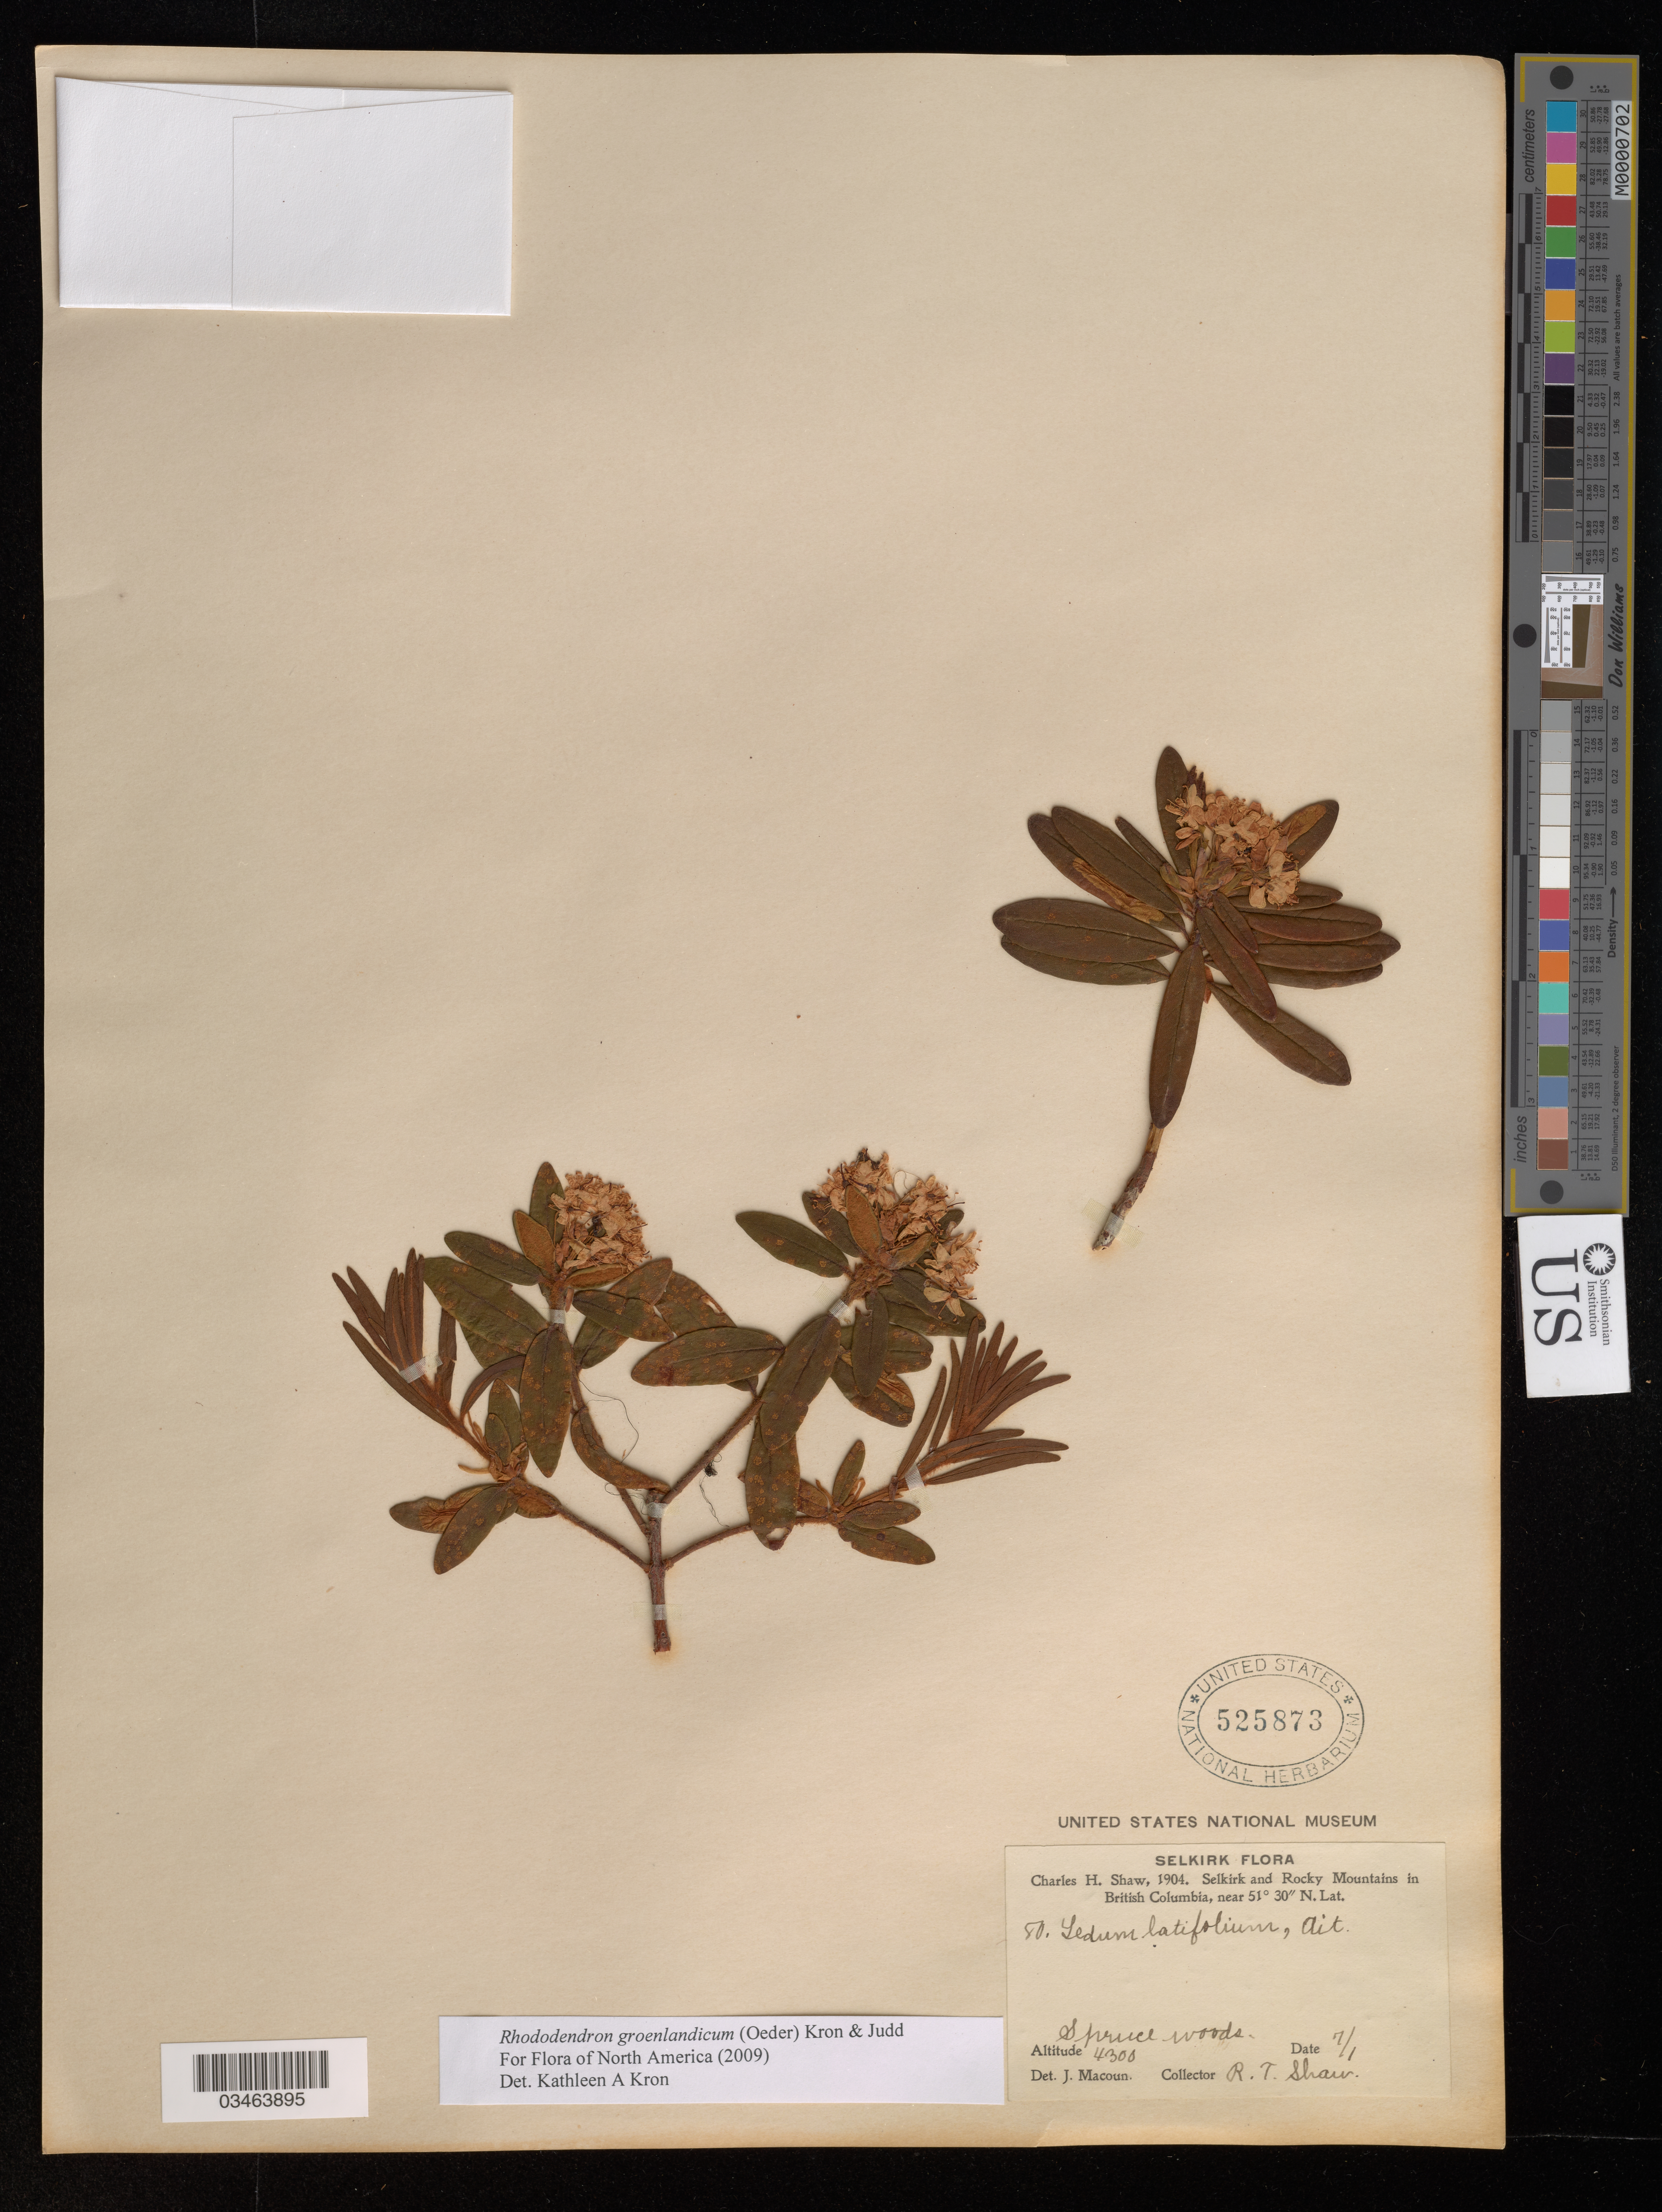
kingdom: Plantae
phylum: Tracheophyta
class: Magnoliopsida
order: Ericales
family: Ericaceae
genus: Rhododendron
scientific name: Rhododendron groenlandicum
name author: (Oeder) Kron & Judd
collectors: R. T. Shaw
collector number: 80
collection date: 1904-01-07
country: Canada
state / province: British Columbia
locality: Selkirk and Rocky Mountains.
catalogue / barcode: US 525873